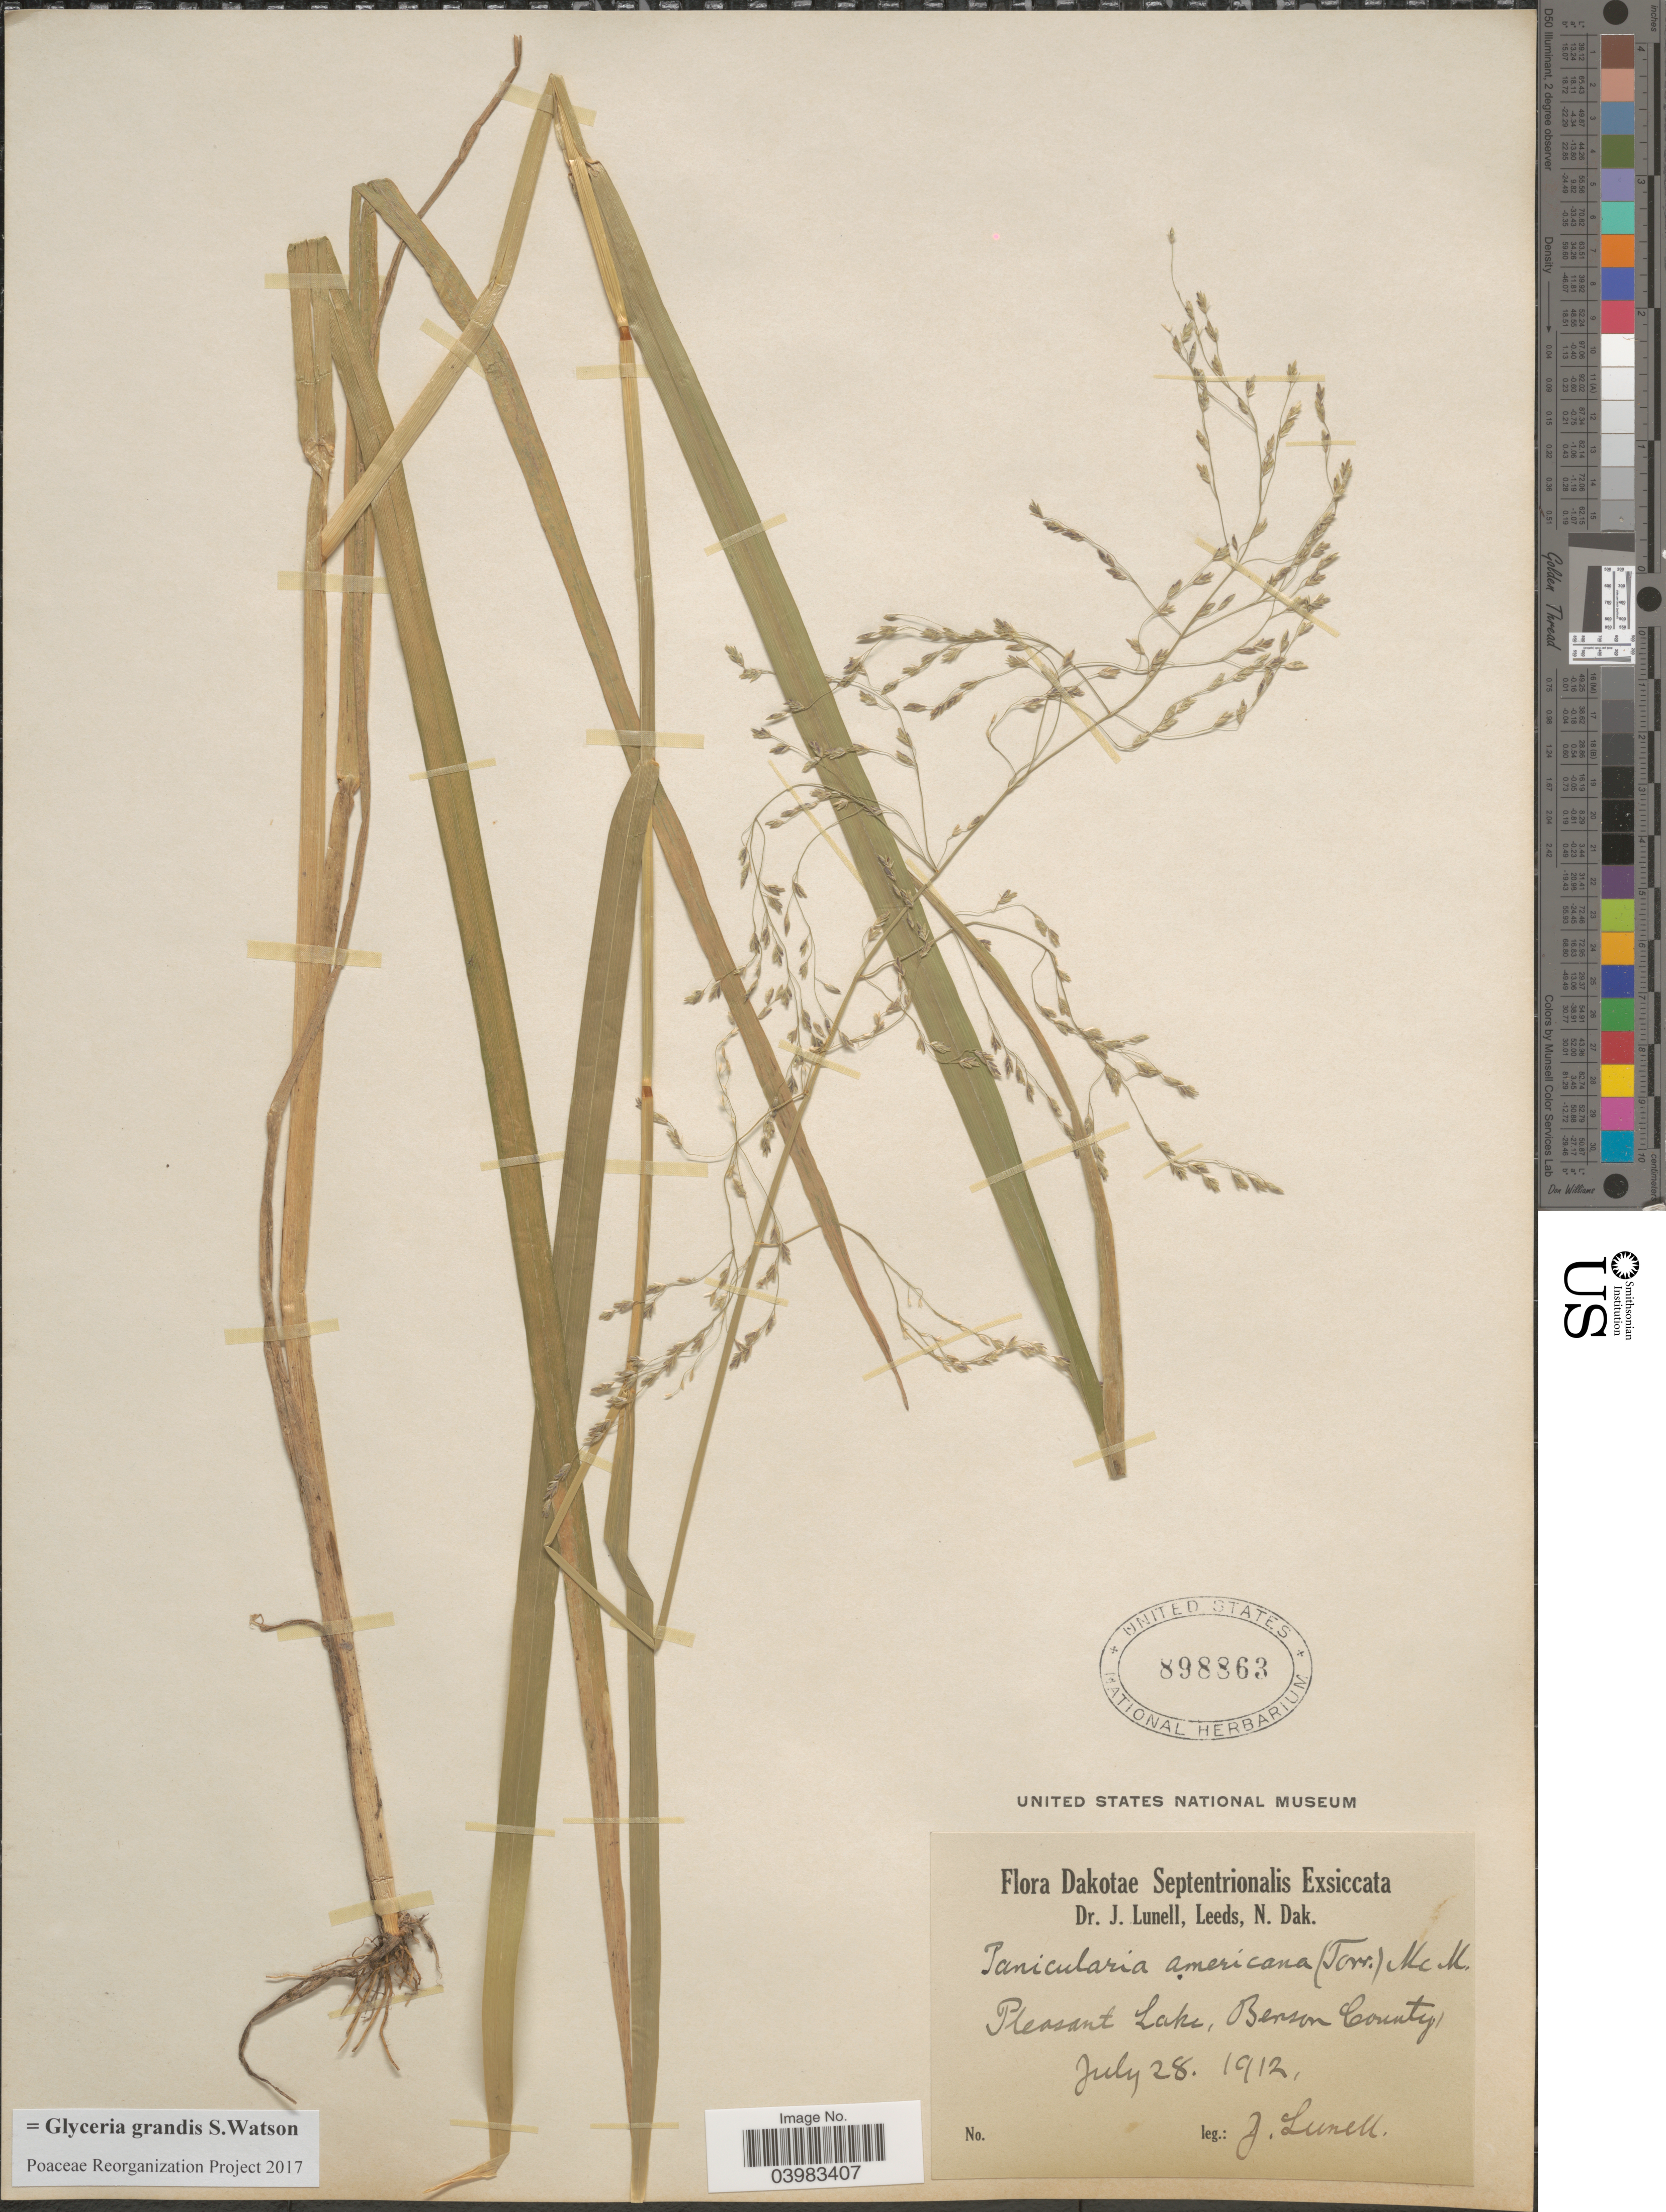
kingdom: Plantae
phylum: Tracheophyta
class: Liliopsida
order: Poales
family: Poaceae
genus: Glyceria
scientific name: Glyceria grandis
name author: S. Watson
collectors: J. Lunell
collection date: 1912-07-28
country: United States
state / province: North Dakota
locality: Dakotae Septentrionalis. Pleasant Lake, Benson County.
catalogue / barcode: US 898863